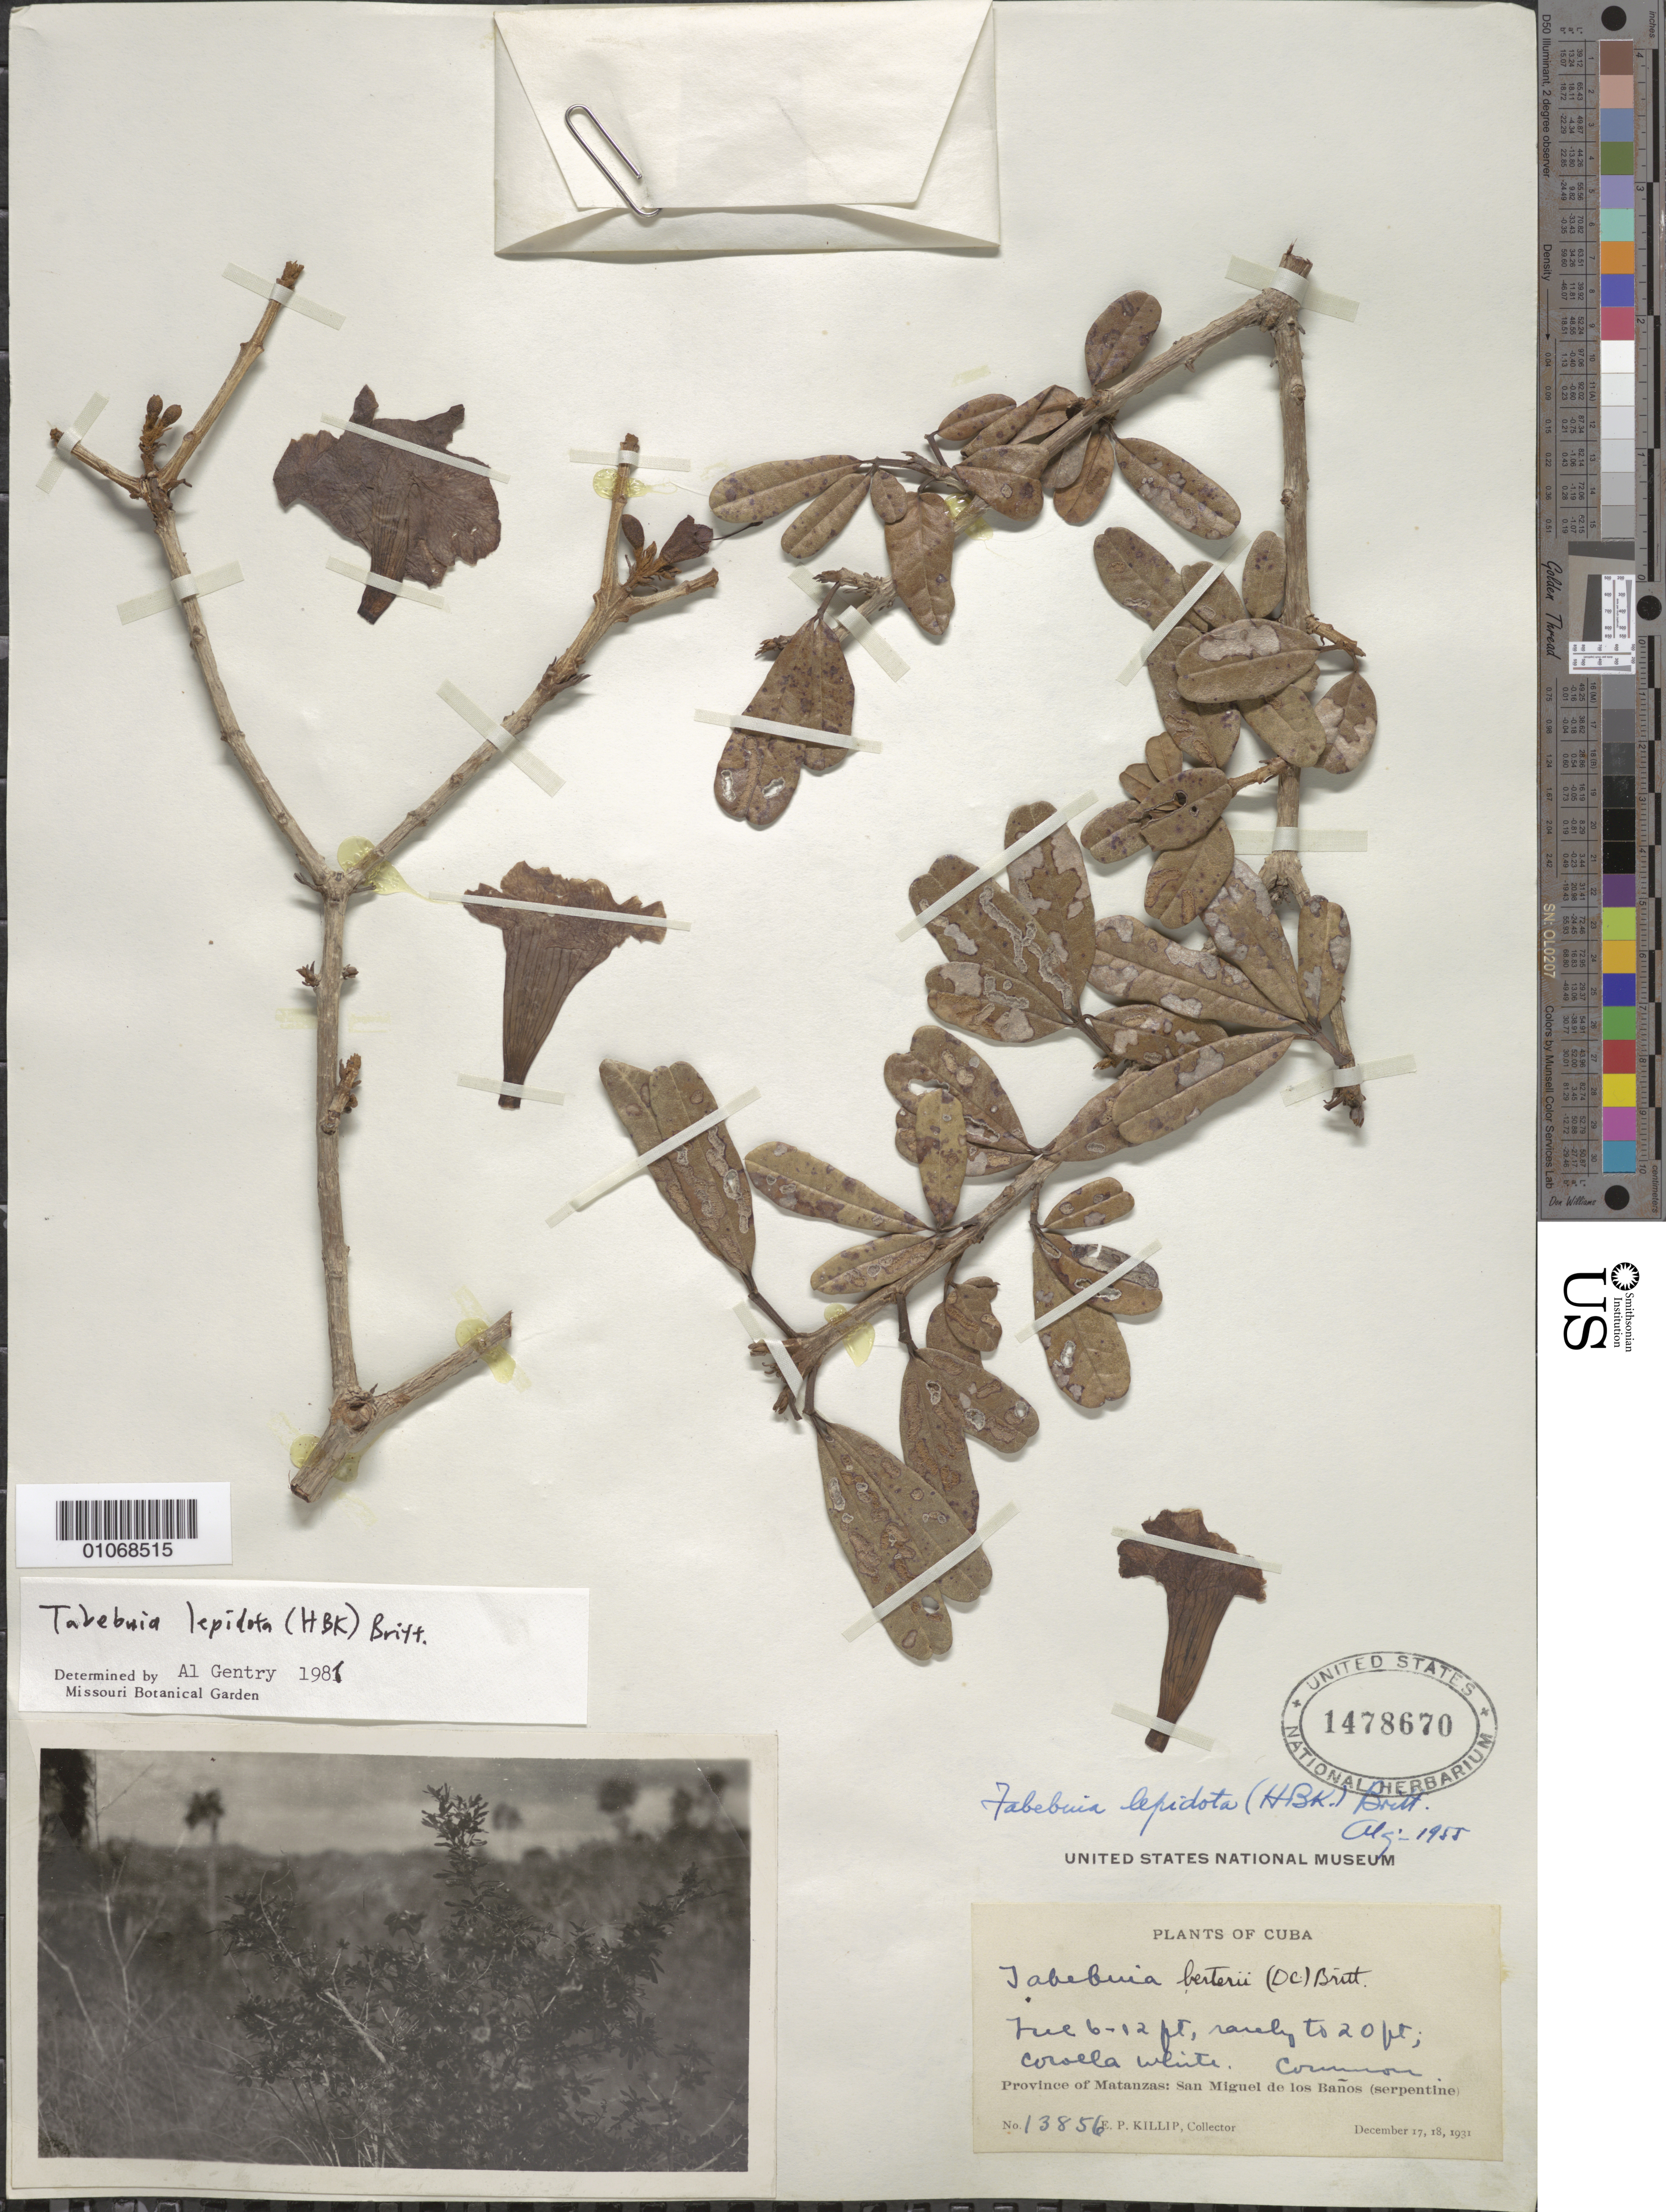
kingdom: Plantae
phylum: Tracheophyta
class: Magnoliopsida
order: Lamiales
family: Bignoniaceae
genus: Tabebuia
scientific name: Tabebuia lepidota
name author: (Kunth) Britton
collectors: E. P. Killip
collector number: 13856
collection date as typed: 17 Dec 1931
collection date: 1931-12-17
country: Cuba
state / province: Matanzas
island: Cuba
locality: San Miguel de los Banos, serpentine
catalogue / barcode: US 1478670